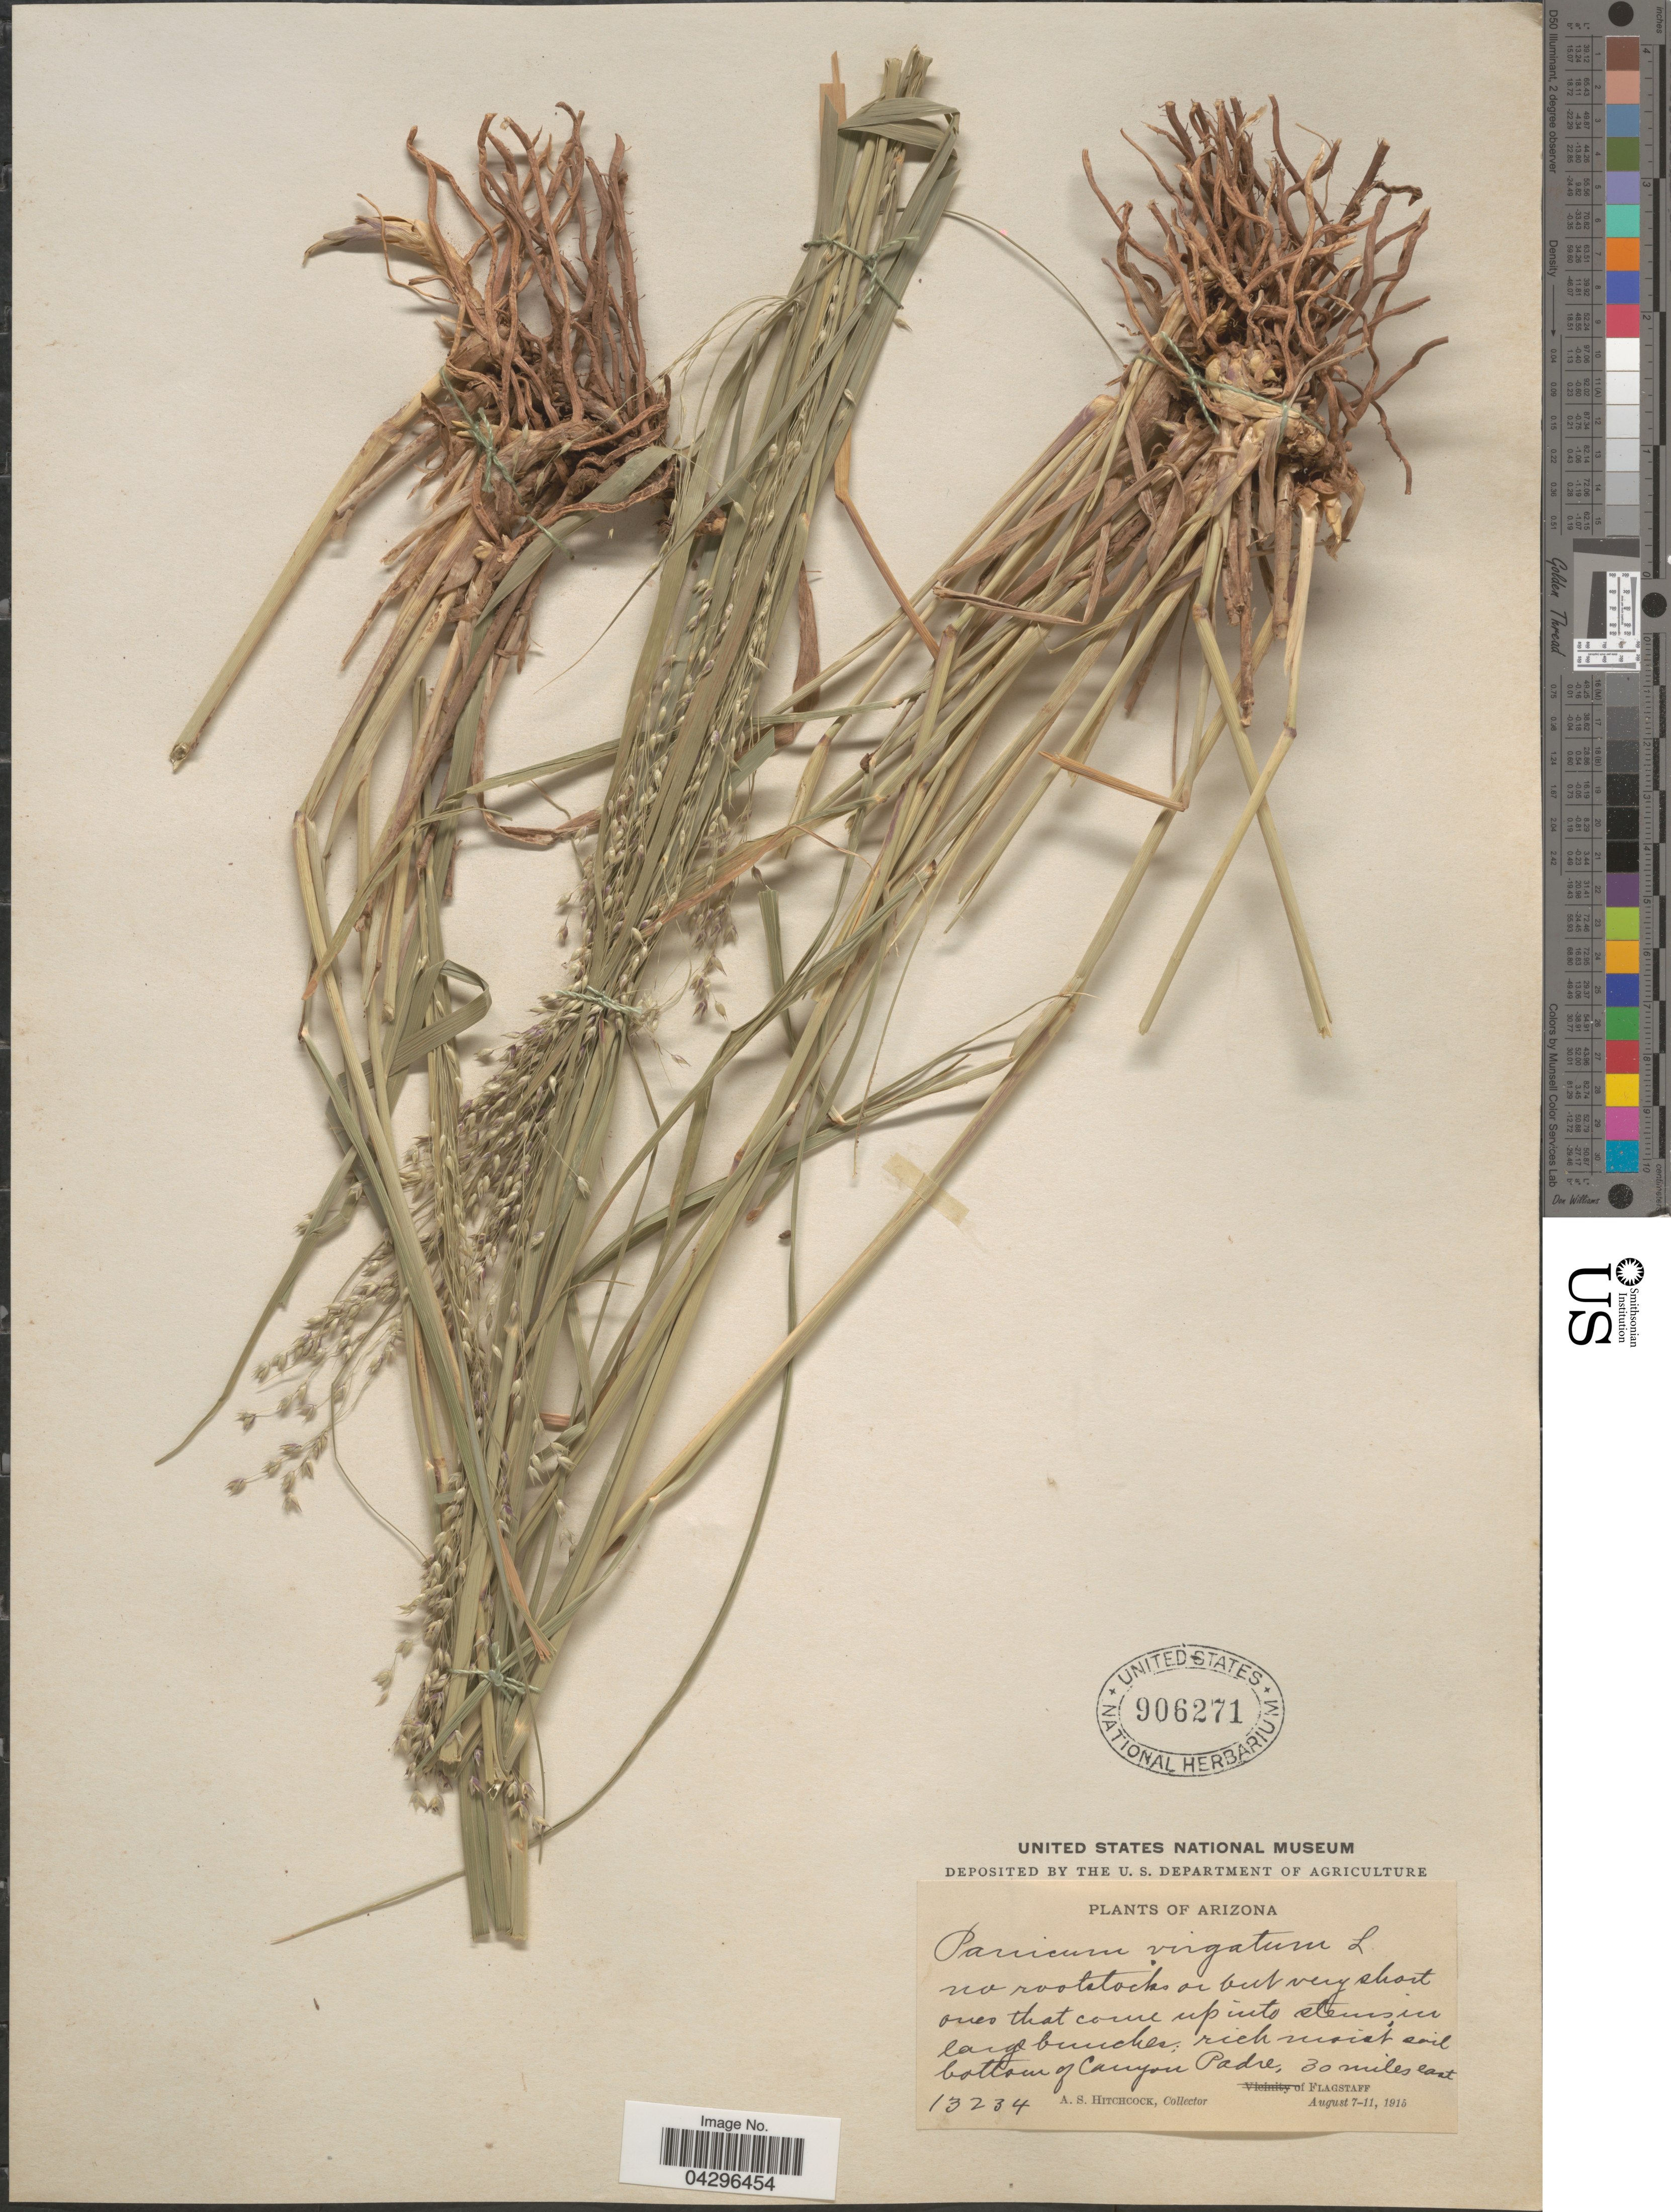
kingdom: Plantae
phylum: Tracheophyta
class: Liliopsida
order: Poales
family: Poaceae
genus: Panicum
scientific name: Panicum virgatum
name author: L.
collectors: A. S. Hitchcock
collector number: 13234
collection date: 1915-08-07/1915-08-11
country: United States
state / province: Arizona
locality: Rich moist soil bottom of Canyon Padre, 30 miles east of Flagstaff.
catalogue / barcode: US 906271